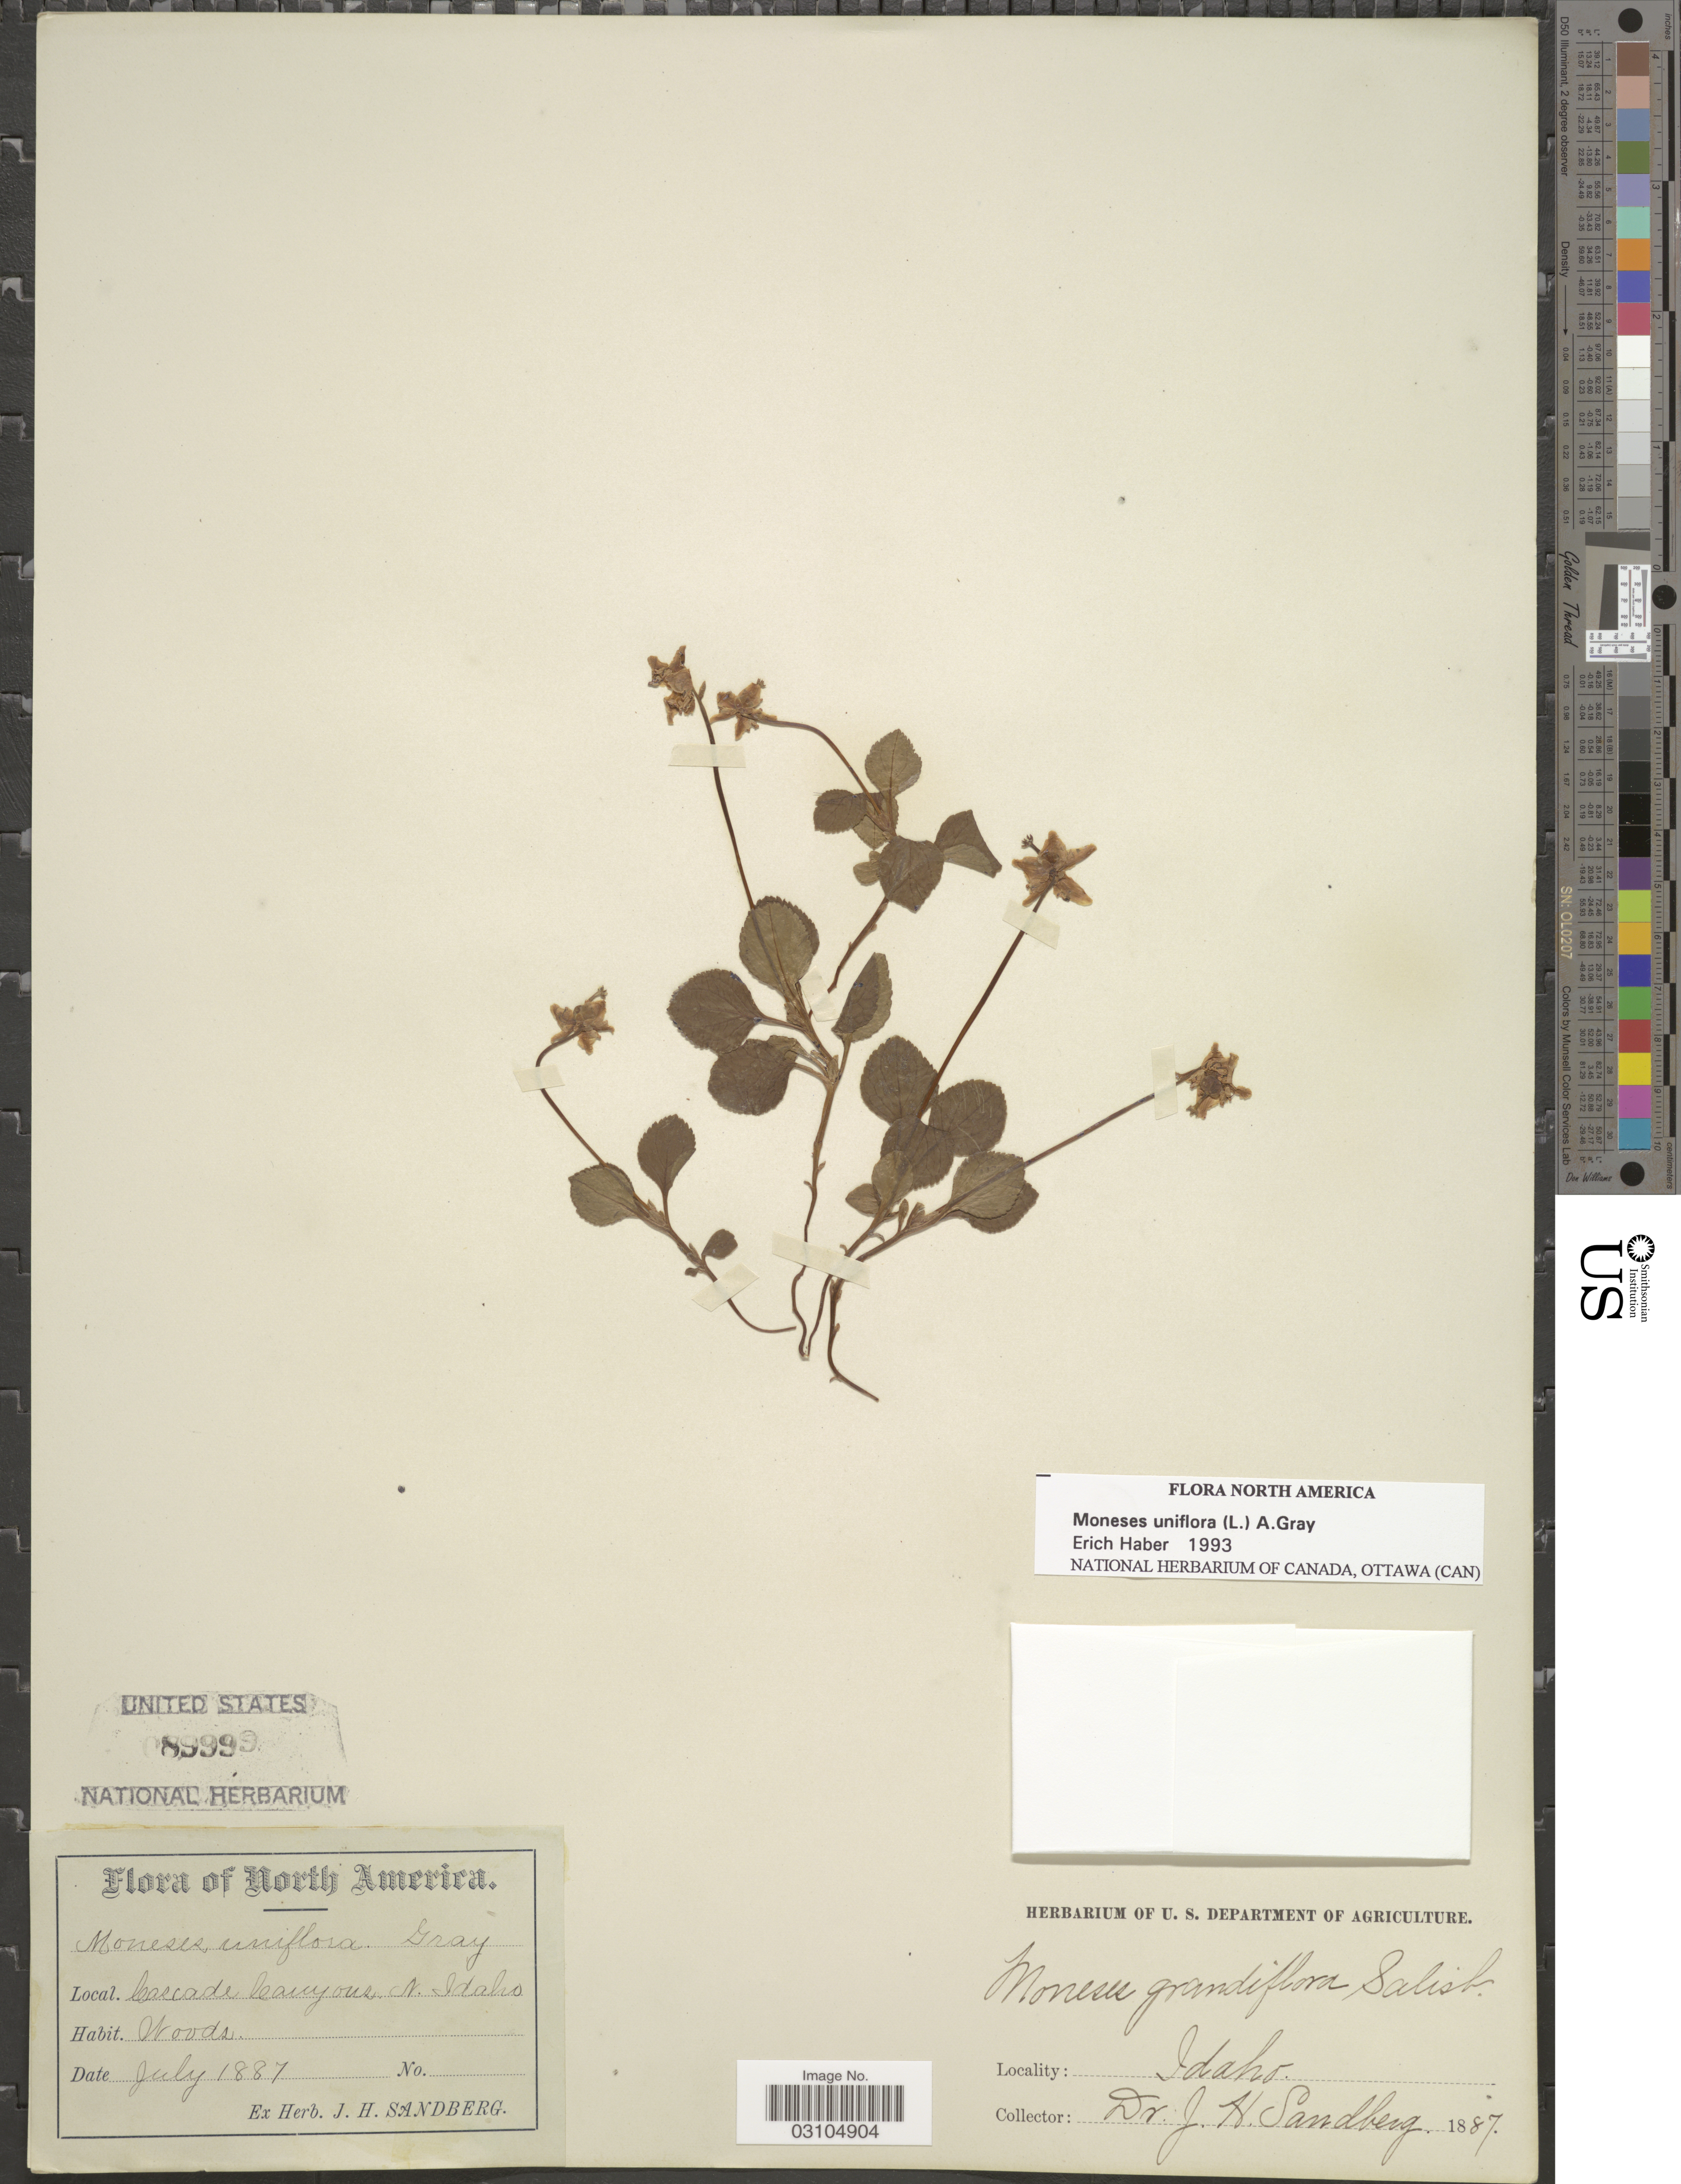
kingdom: Plantae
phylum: Tracheophyta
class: Magnoliopsida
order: Ericales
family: Ericaceae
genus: Moneses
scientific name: Moneses uniflora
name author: (L.) A. Gray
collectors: J. H. Sandberg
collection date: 1887-07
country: United States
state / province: Idaho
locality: Cascade Canyons, N. Idaho.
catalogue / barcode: US 89999